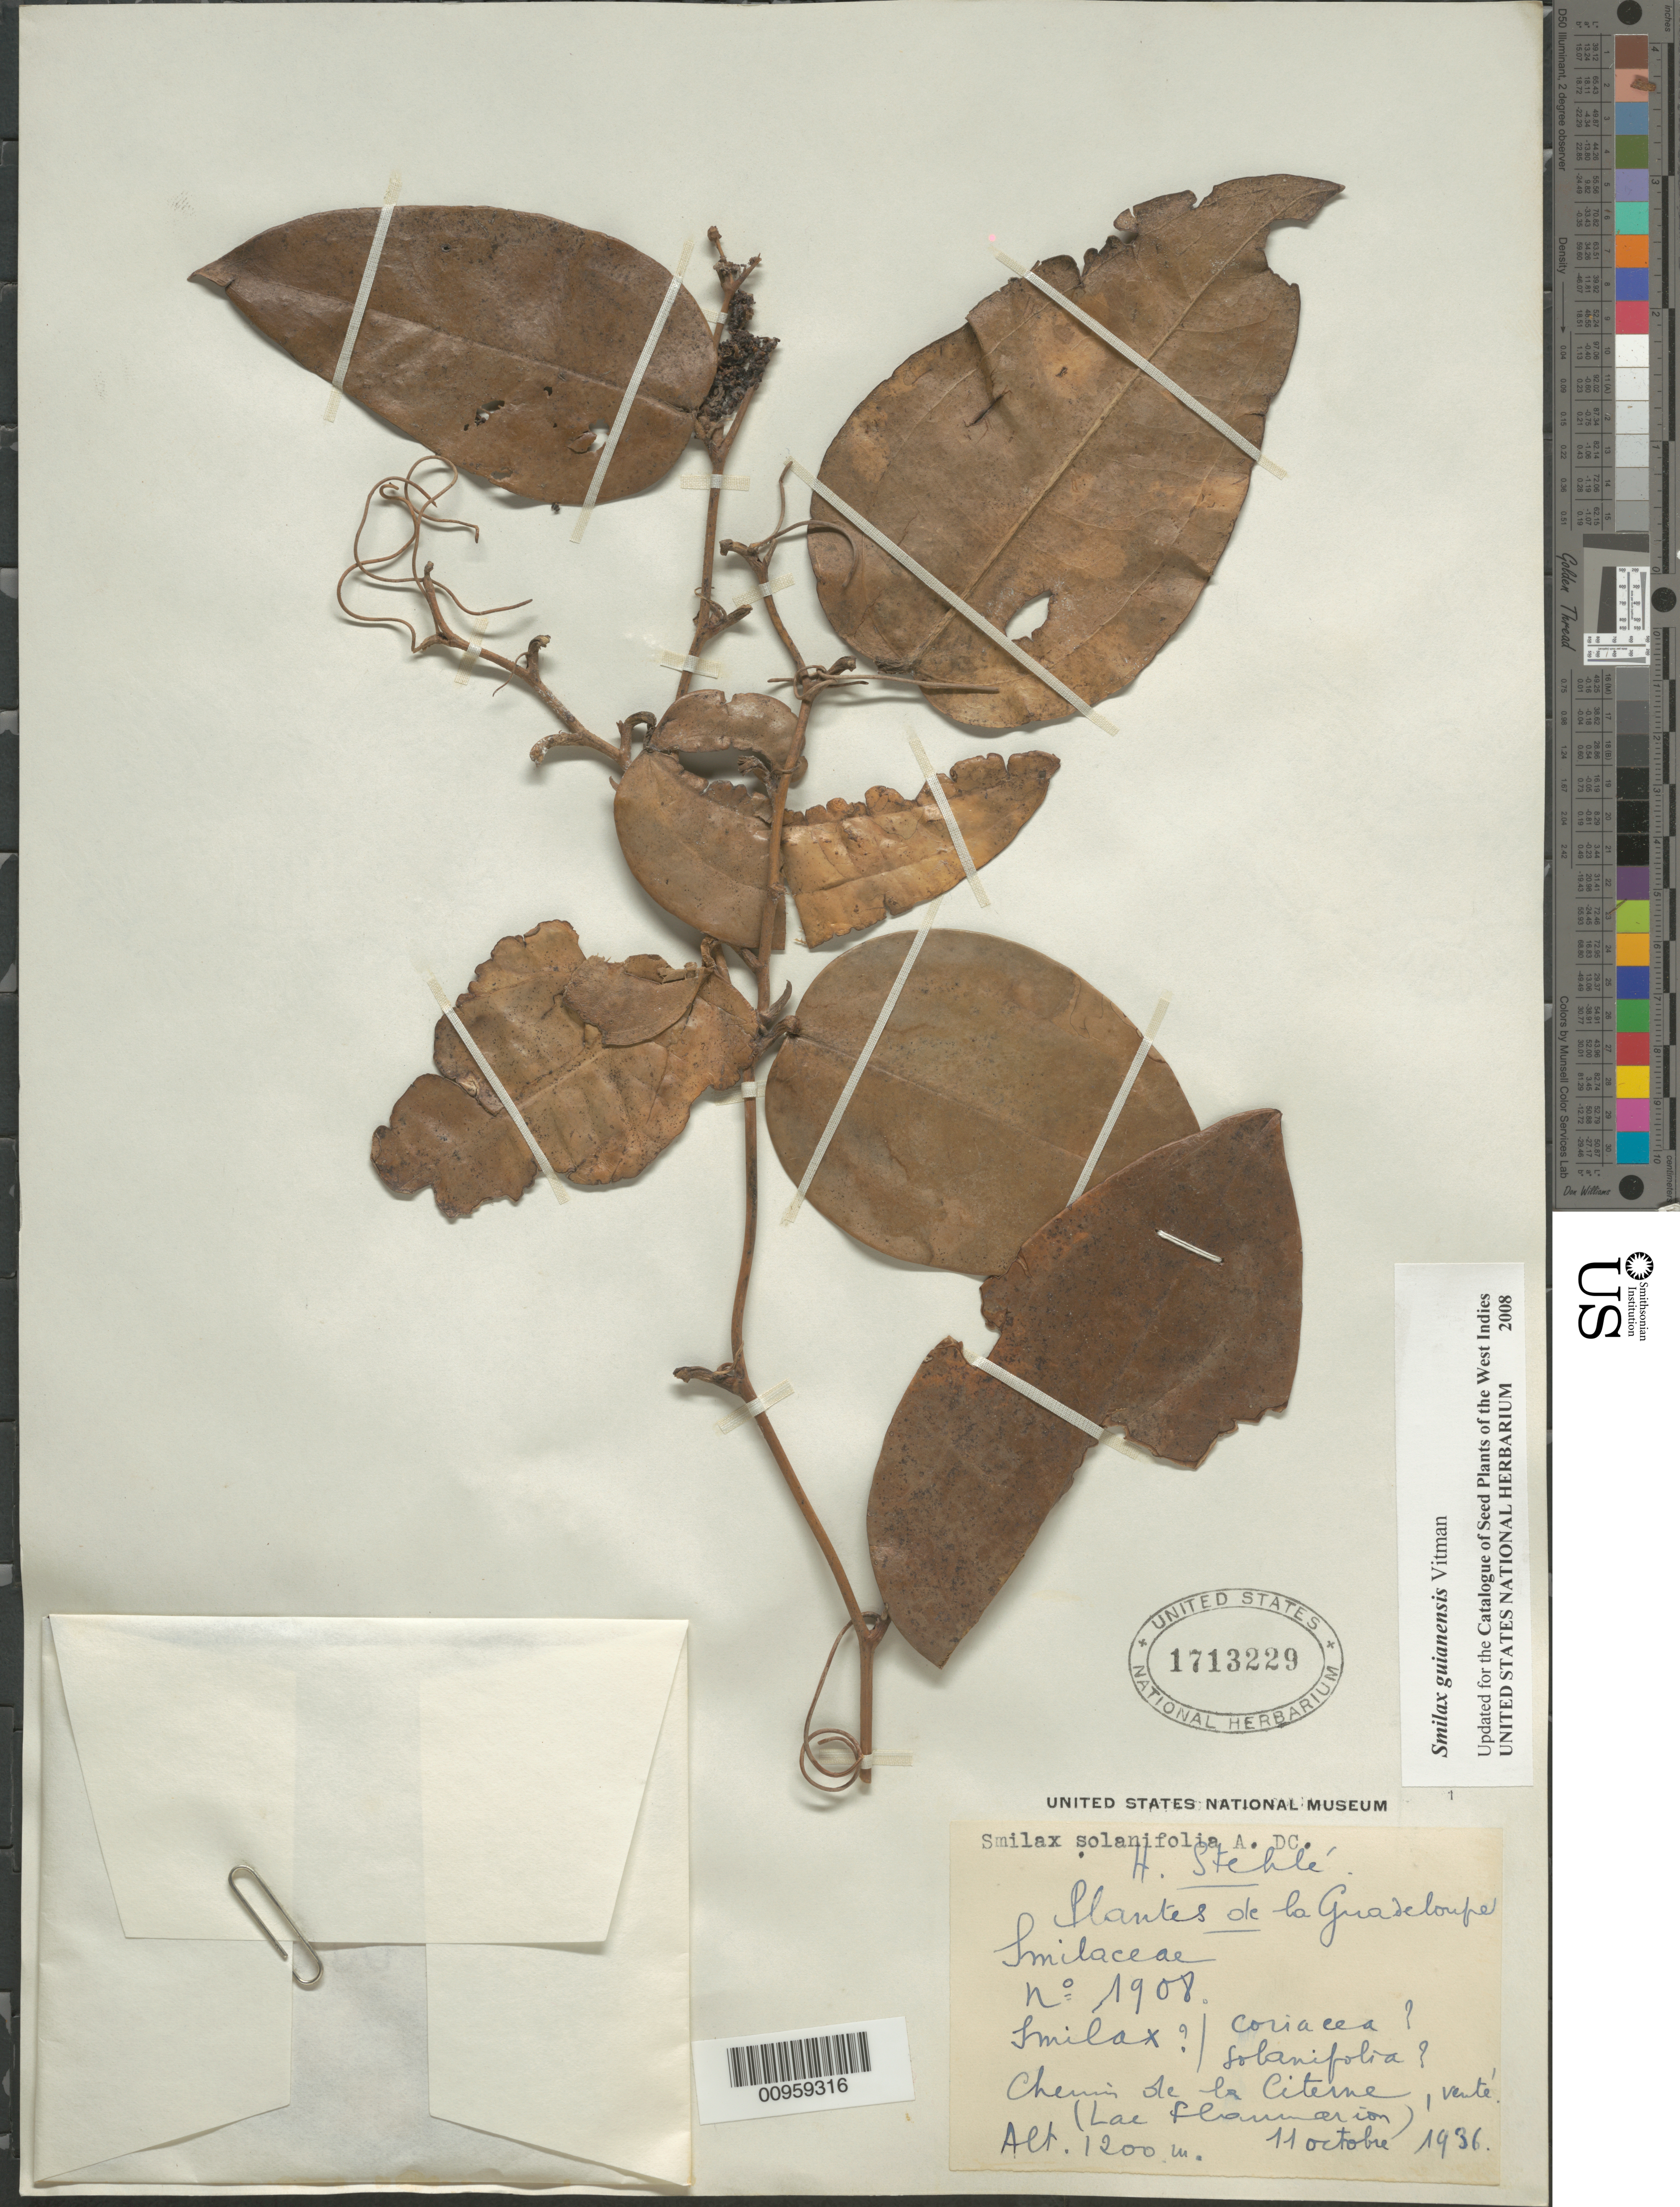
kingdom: Plantae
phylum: Tracheophyta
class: Liliopsida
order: Liliales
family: Smilacaceae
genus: Smilax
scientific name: Smilax guianensis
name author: Vitman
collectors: H. Stehlé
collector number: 1908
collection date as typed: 11 Oct 1936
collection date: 1936-10-11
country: Guadeloupe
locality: Chemin de la Citerne, venté (Lac "Flaenarion")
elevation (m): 1200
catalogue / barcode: US 1713229